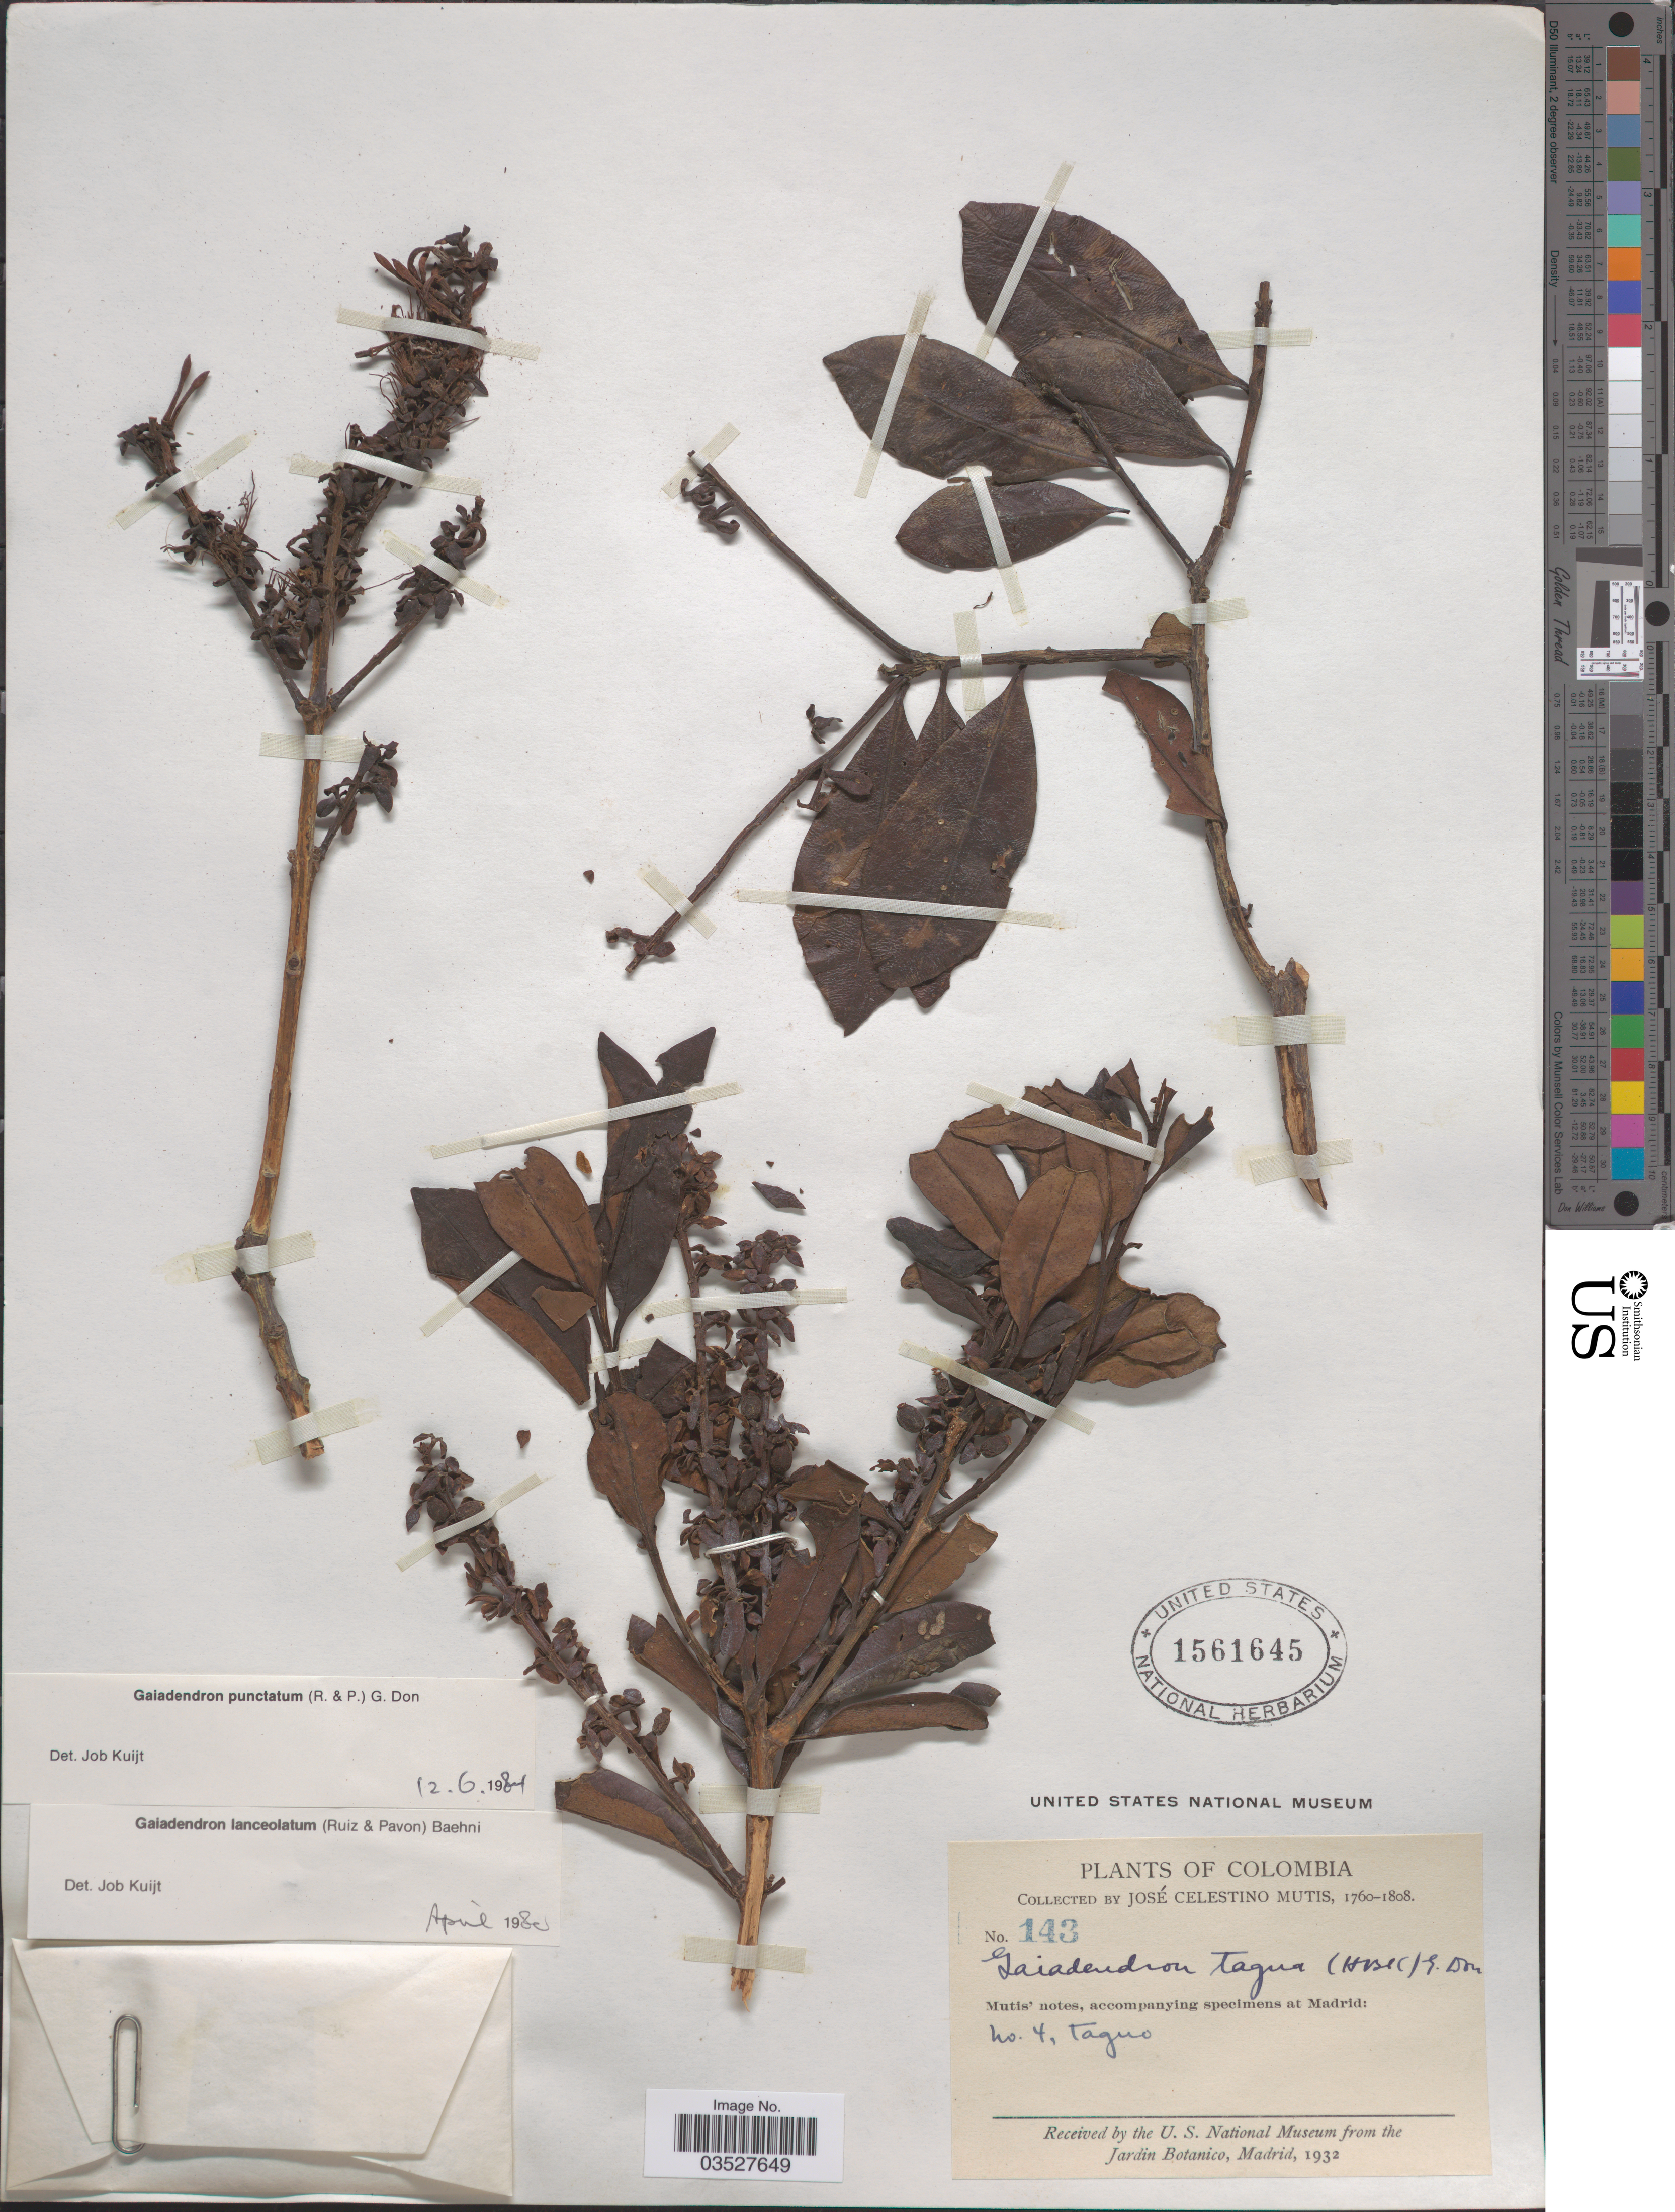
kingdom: Plantae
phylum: Tracheophyta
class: Magnoliopsida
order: Santalales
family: Loranthaceae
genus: Gaiadendron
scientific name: Gaiadendron punctatum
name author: (Ruiz & Pav.) G. Don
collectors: J. C. B. Mutis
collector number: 143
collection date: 1760/1808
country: Colombia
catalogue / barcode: US 1561645